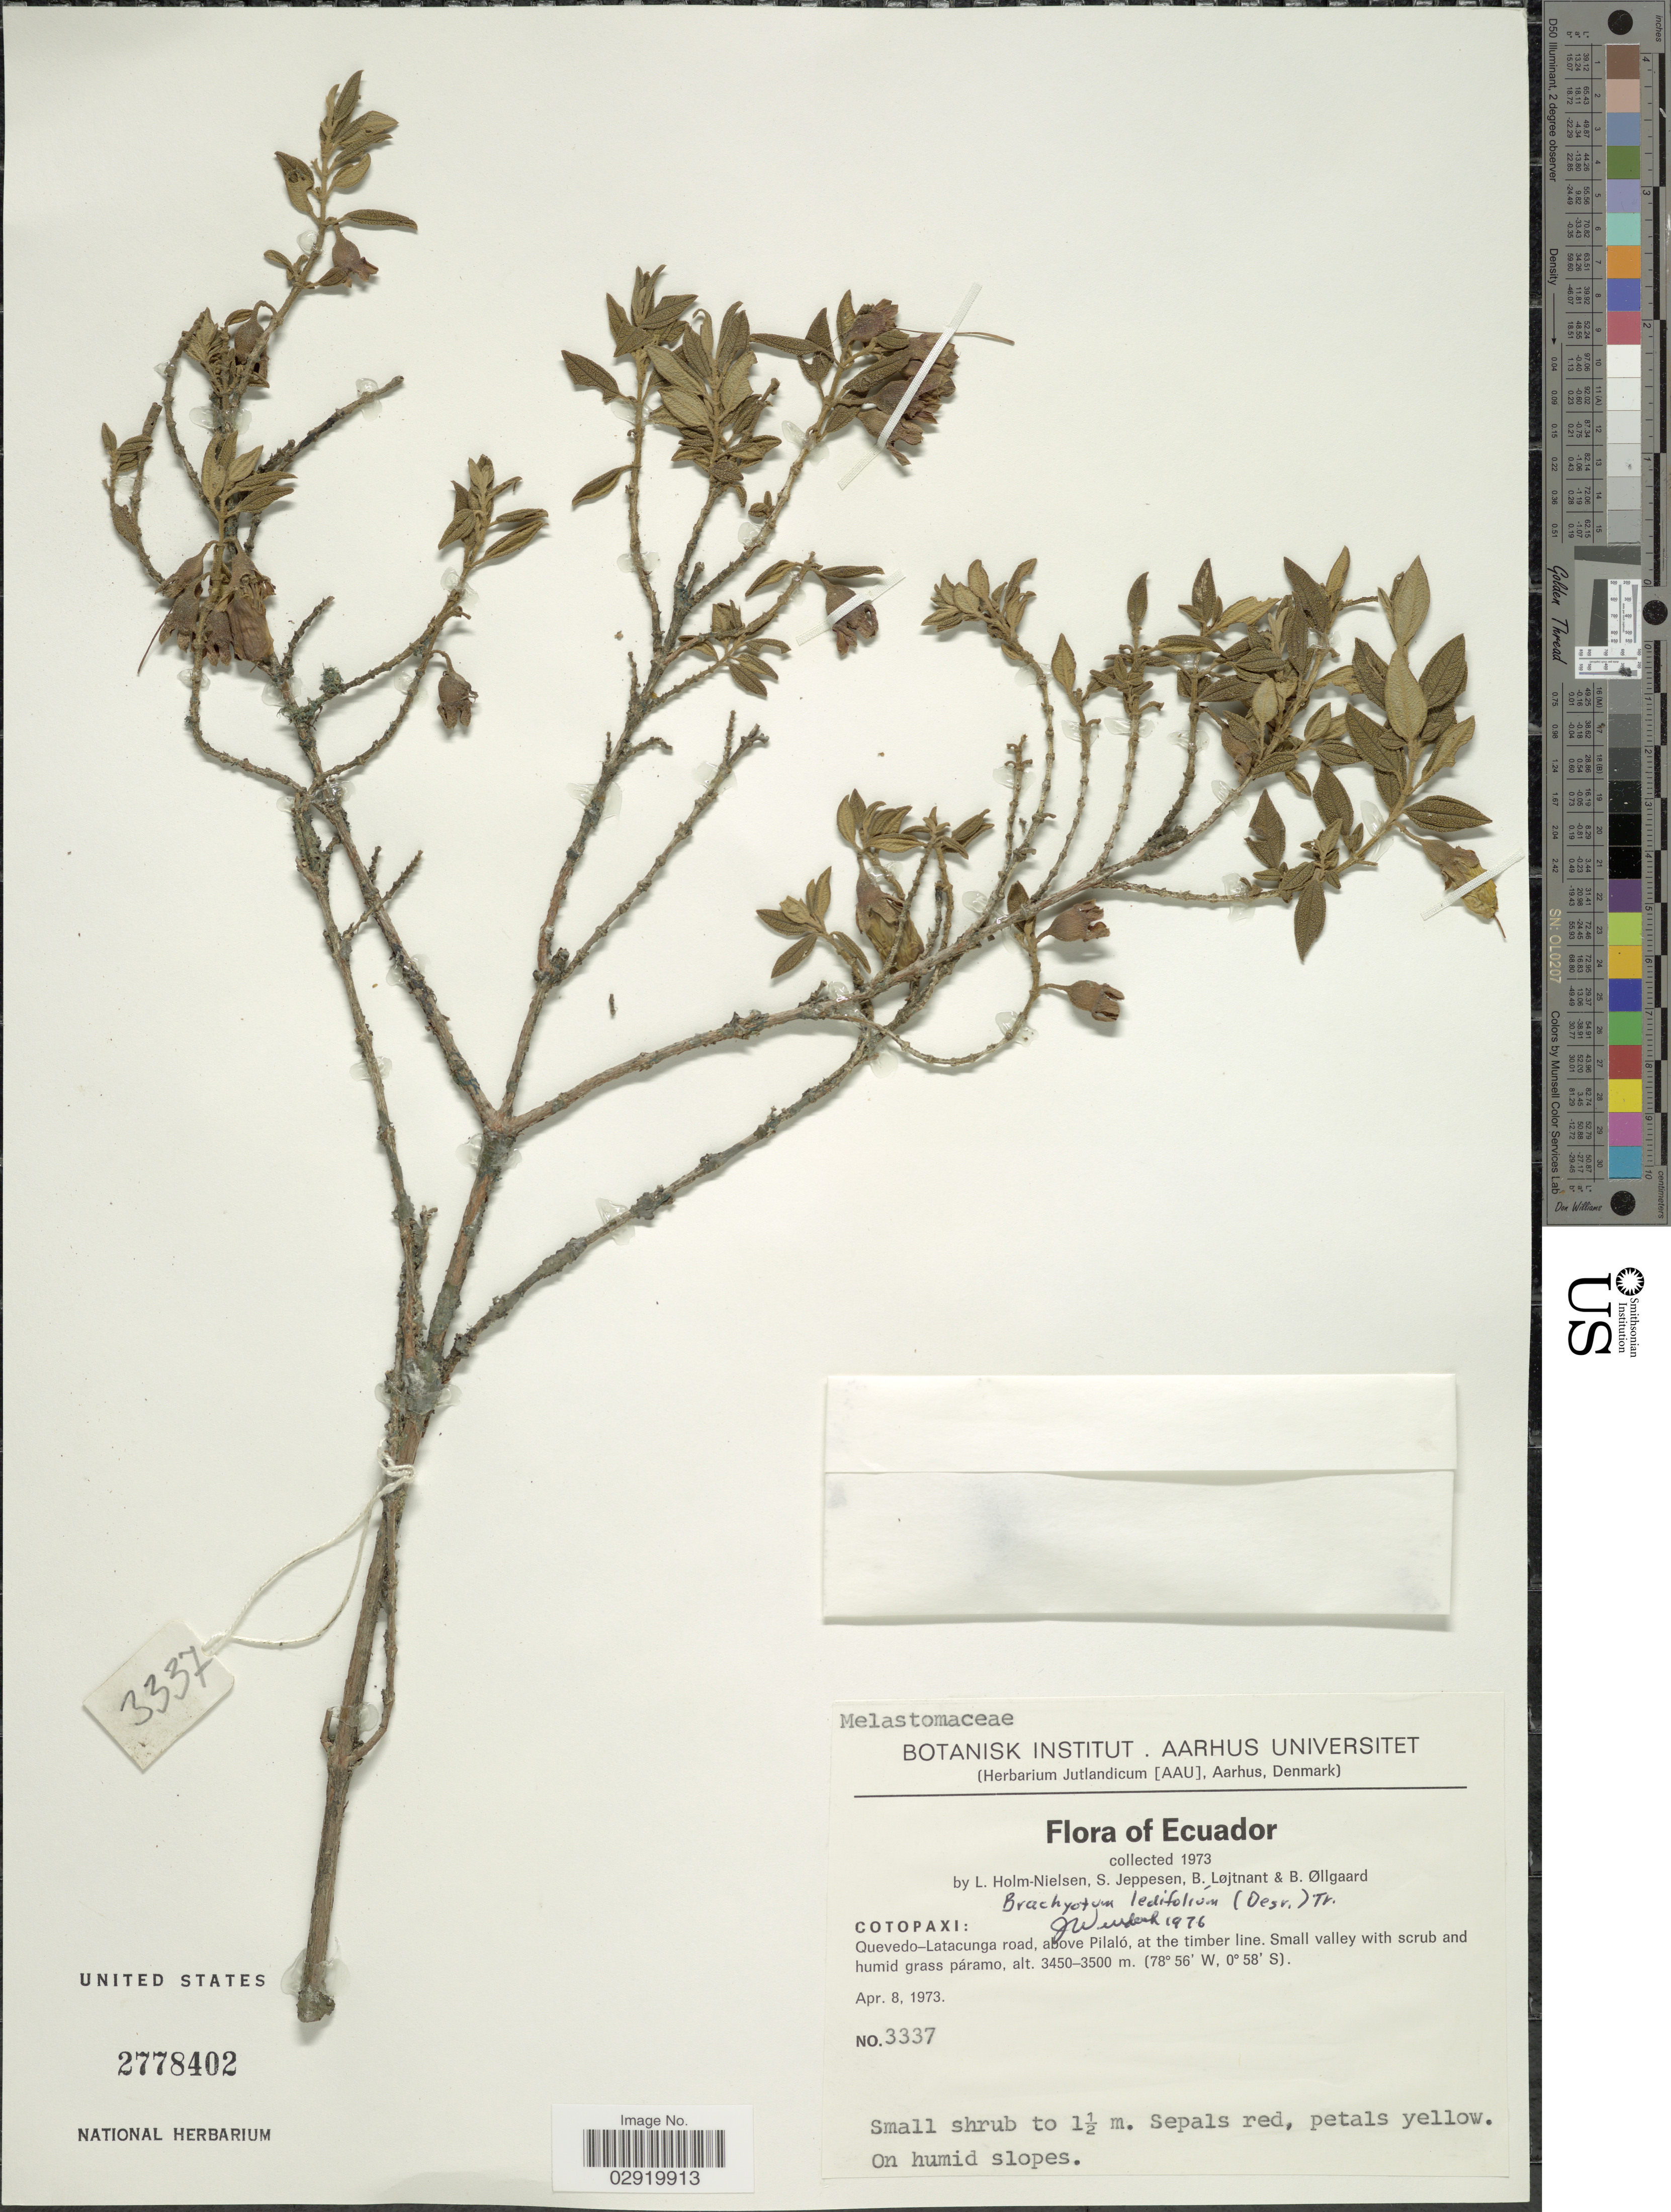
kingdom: Plantae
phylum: Tracheophyta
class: Magnoliopsida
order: Myrtales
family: Melastomataceae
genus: Brachyotum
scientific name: Brachyotum ledifolium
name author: (Desr.) Triana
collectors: L. Holm-Nielsen, S. Jeppesen, B. Löjtnant & B. Øllgaard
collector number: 3337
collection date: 1973-04-08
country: Ecuador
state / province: Cotopaxi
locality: Quevedo-Latacunga road, above Pilaló, at the timber line.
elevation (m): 3450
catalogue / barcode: US 2778402